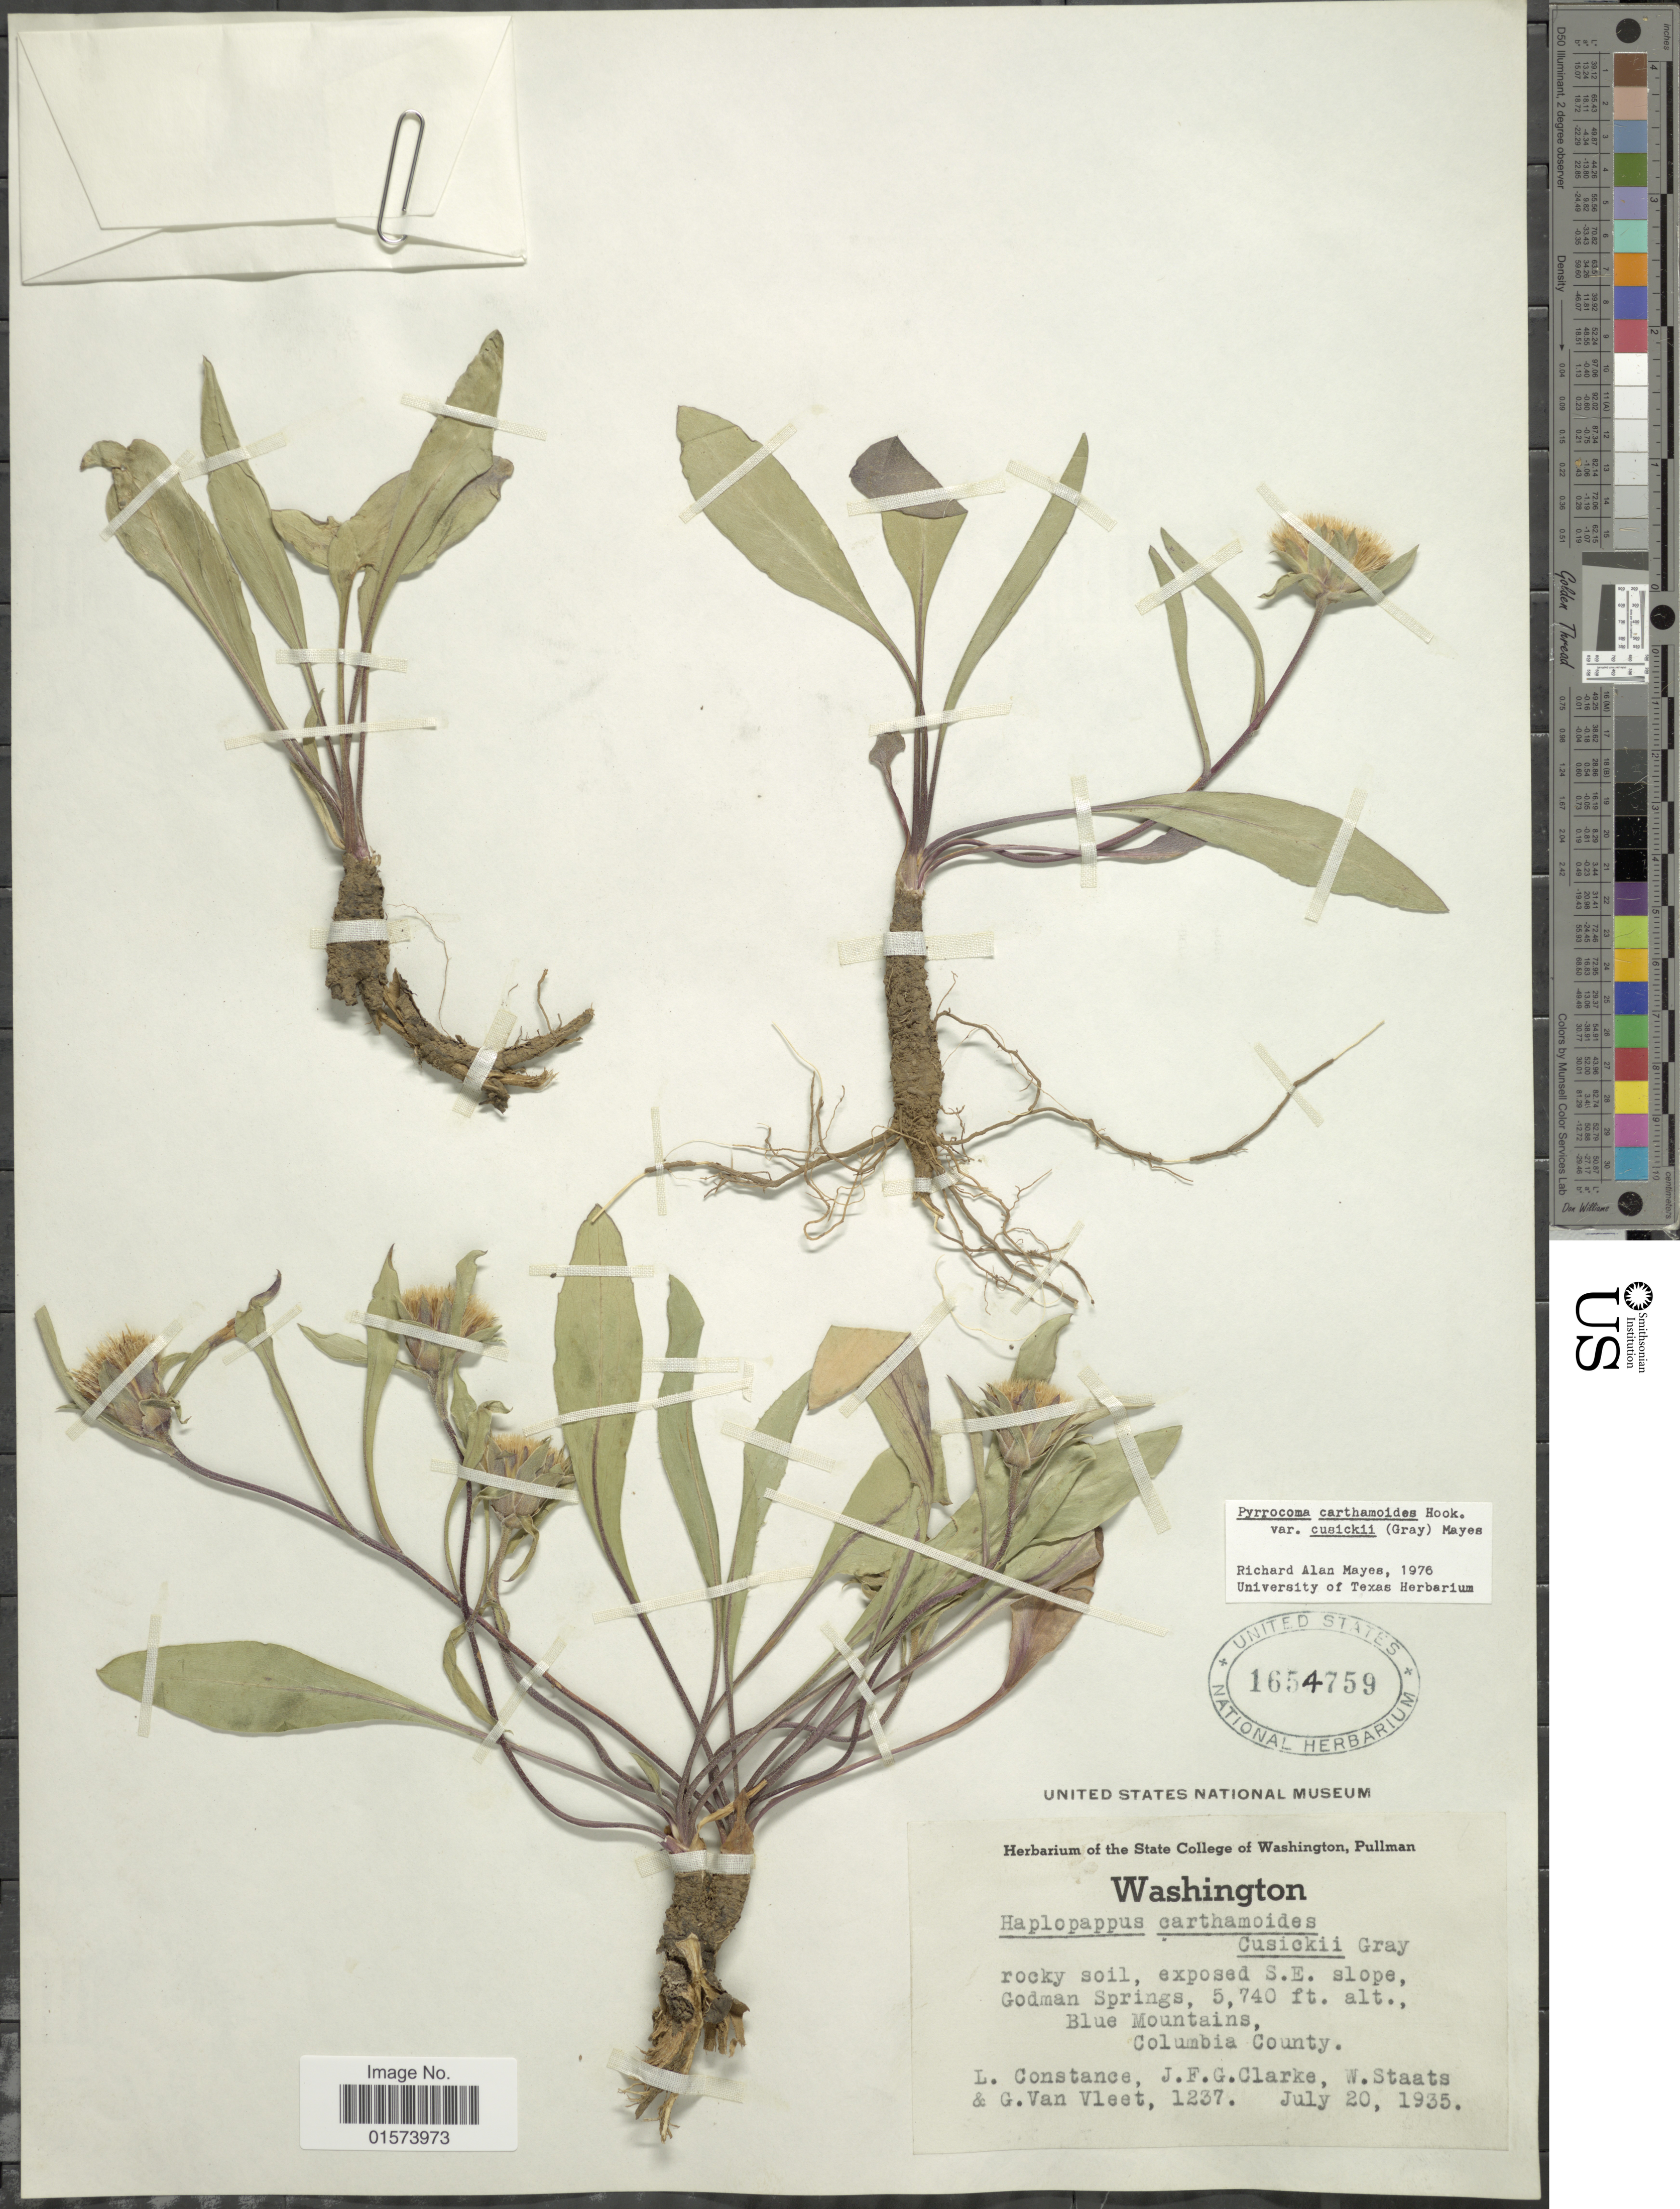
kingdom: Plantae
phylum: Tracheophyta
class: Magnoliopsida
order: Asterales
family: Asteraceae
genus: Pyrrocoma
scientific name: Pyrrocoma carthamoides var. cusickii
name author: (A. Gray) Mayes ex Kartesz & Gandhi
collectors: L. Constance, J. F. Gates-Clarke, W. Staats & G. Van Vleet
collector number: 1237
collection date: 1935-07-20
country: United States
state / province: Washington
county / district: Columbia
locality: Exposed S.E. slope, Godman Springs, Blue Mountains, Columbia County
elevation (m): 1750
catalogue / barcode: US 1654759